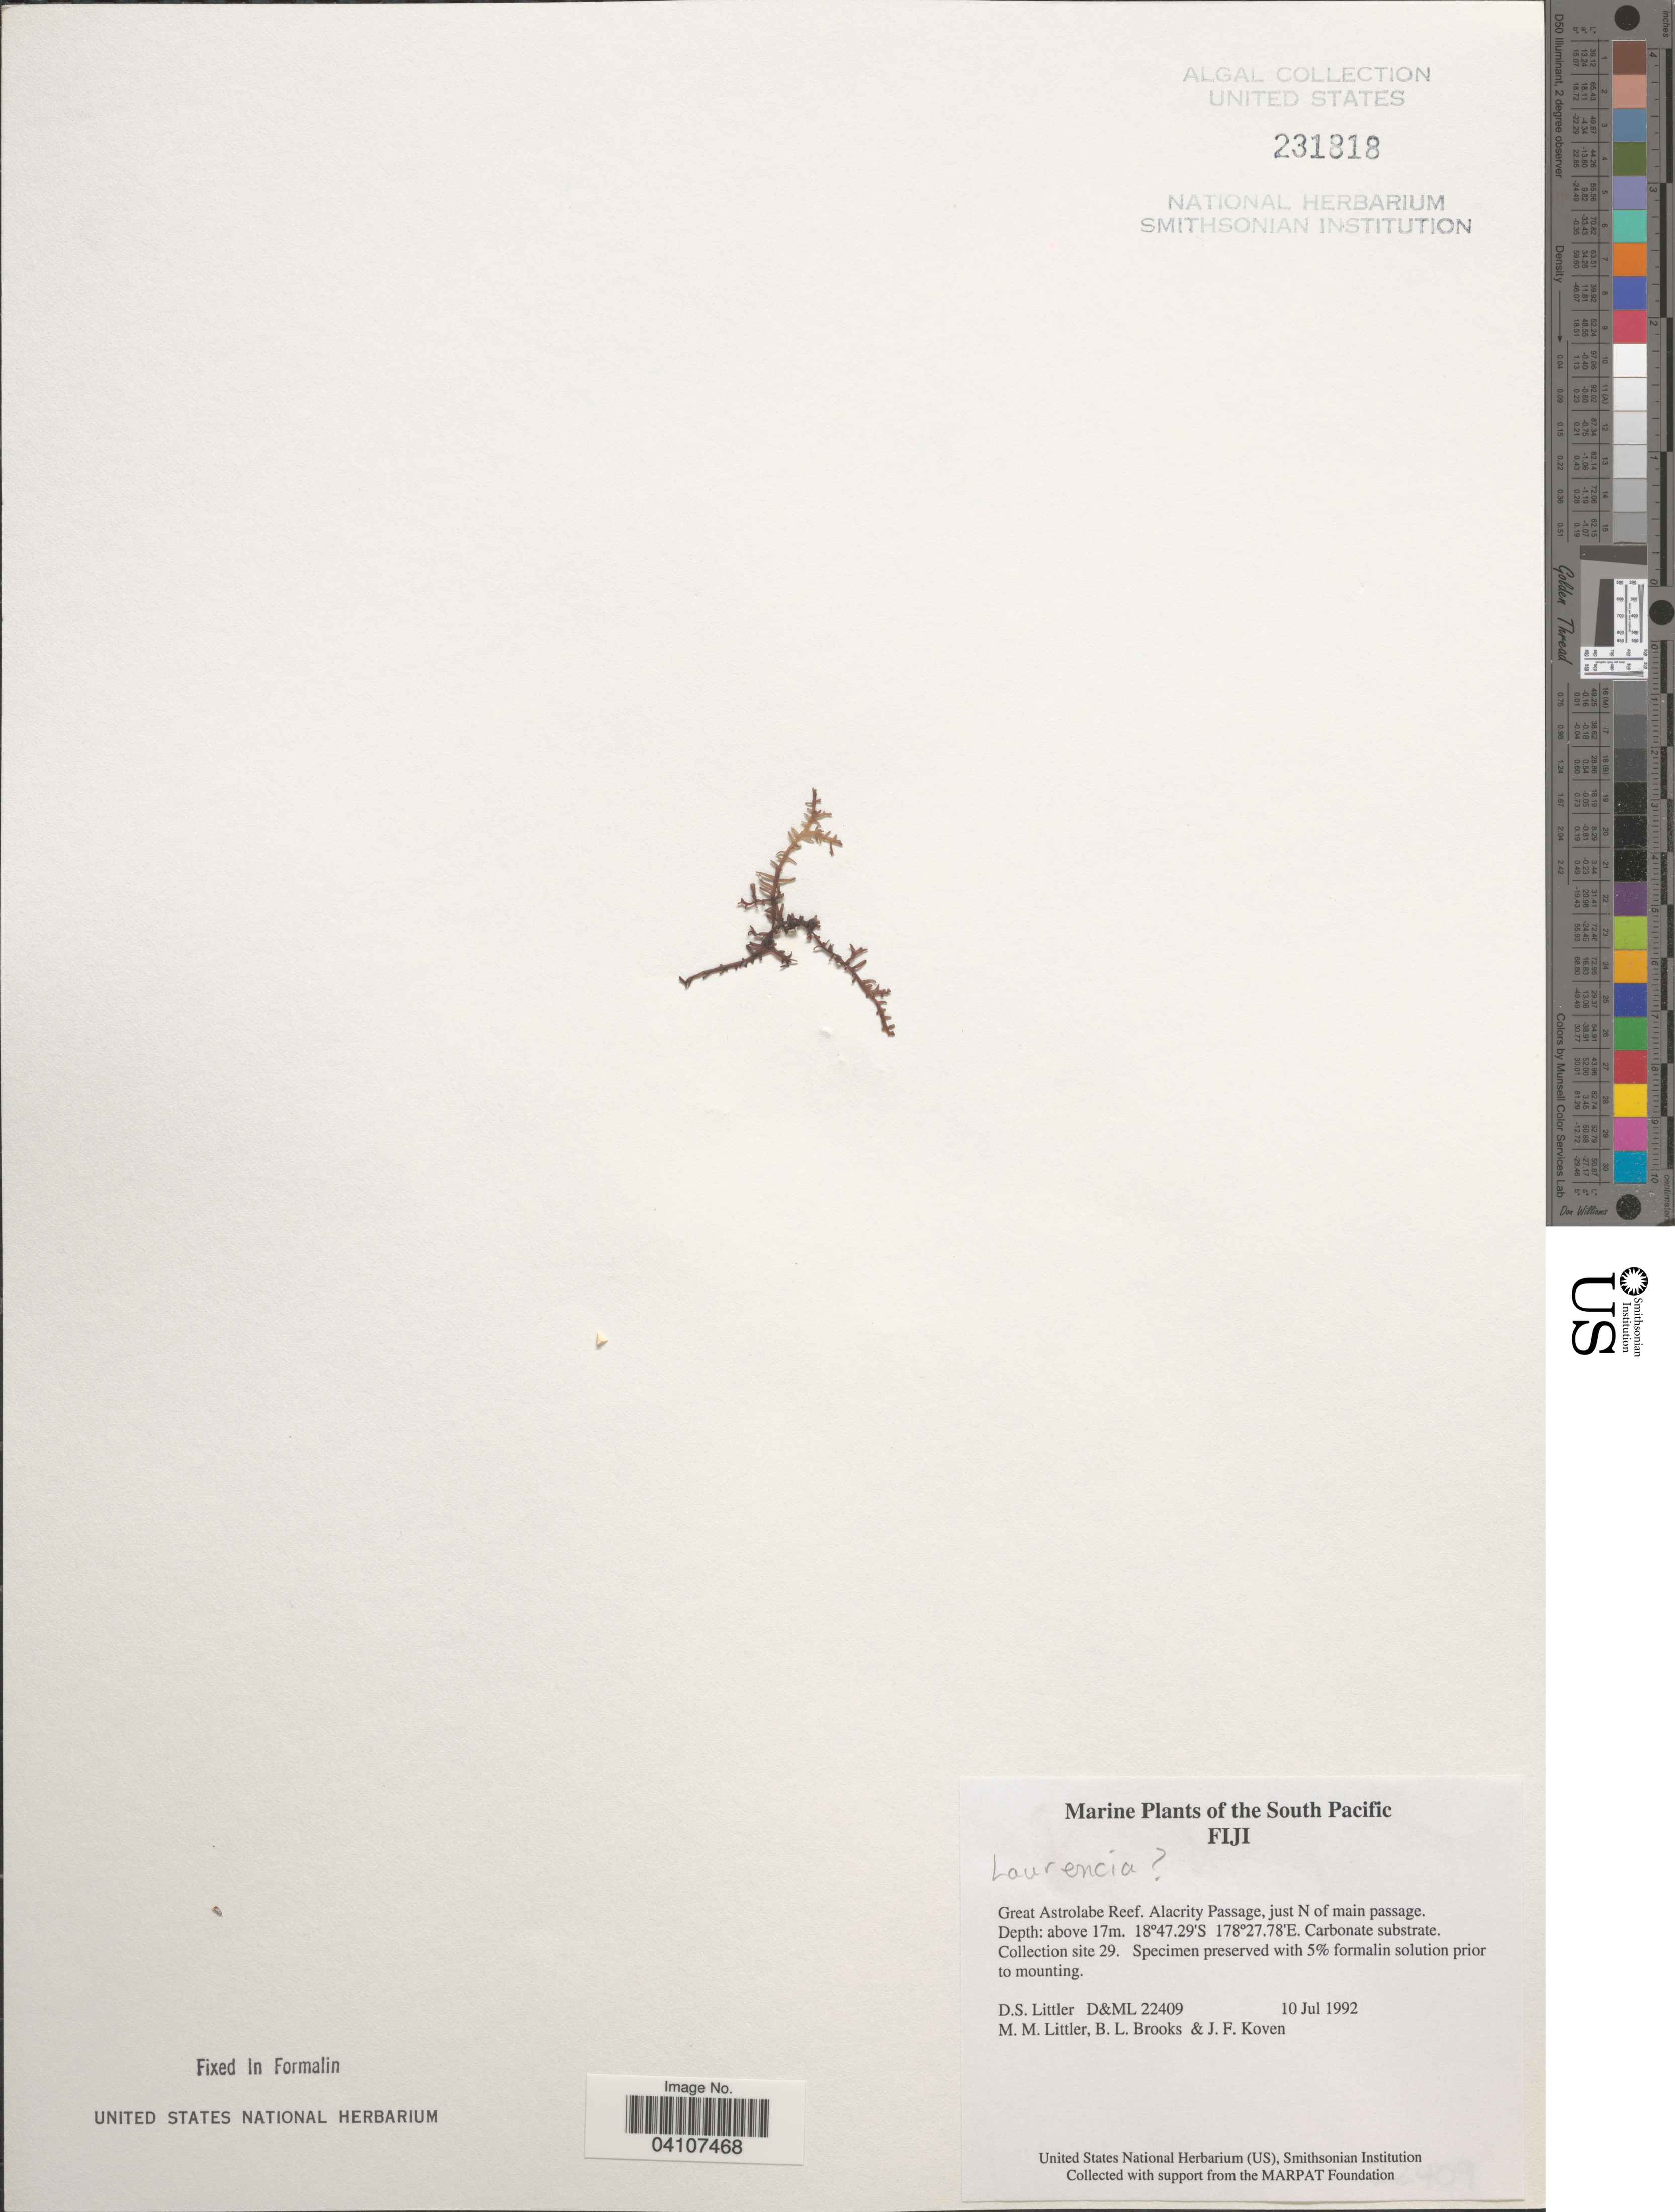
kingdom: Plantae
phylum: Rhodophyta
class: Florideophyceae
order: Ceramiales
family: Rhodomelaceae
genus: Laurencia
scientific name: Laurencia sp.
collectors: D. S. Littler, B. Brooks & J. Koven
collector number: D&ML 22409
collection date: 1992-07-10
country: Fiji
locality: The South Pacific. Alacrity Passage, just N of main passage. Collection site 29.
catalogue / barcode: US 231818